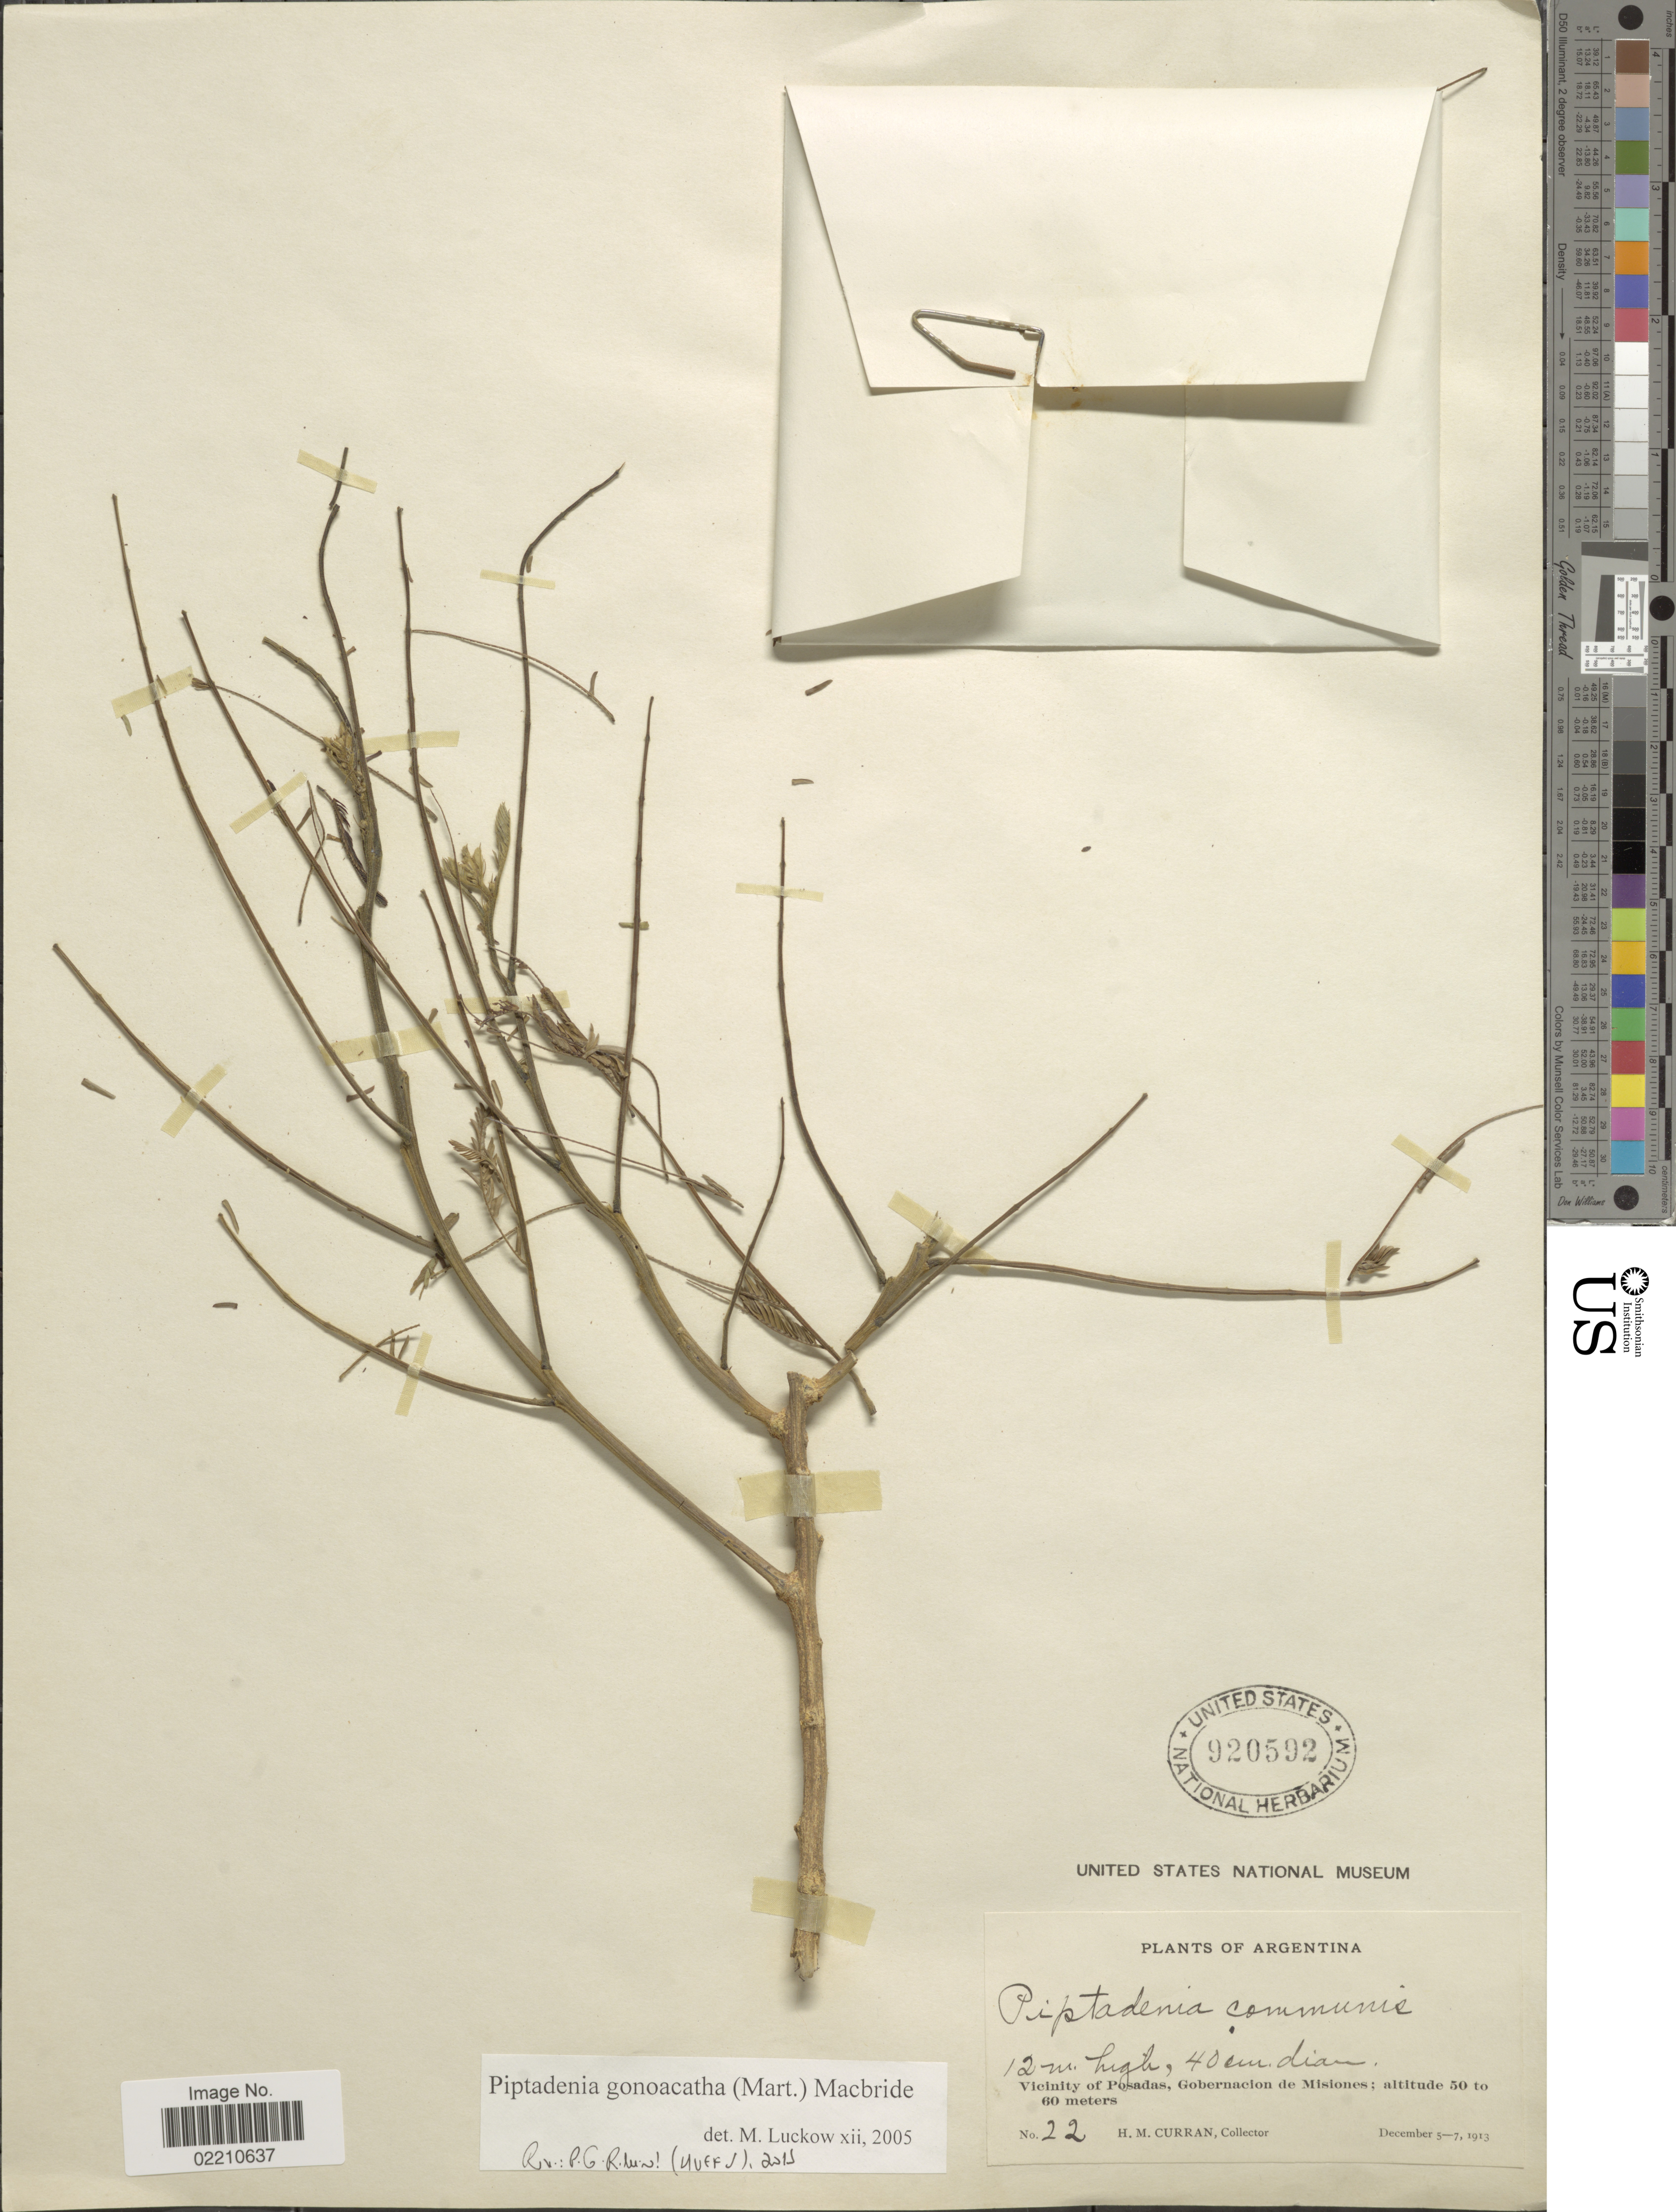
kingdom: Plantae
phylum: Tracheophyta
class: Magnoliopsida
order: Fabales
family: Fabaceae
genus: Piptadenia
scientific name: Piptadenia gonoacantha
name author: (Mart.) J.F. Macbr.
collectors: H. M. Curran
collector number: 22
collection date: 1913-12-05/1913-12-07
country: Argentina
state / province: Misiones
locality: Vicinity of Posadas, Gobernacion de Misiones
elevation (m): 50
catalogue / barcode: US 920592